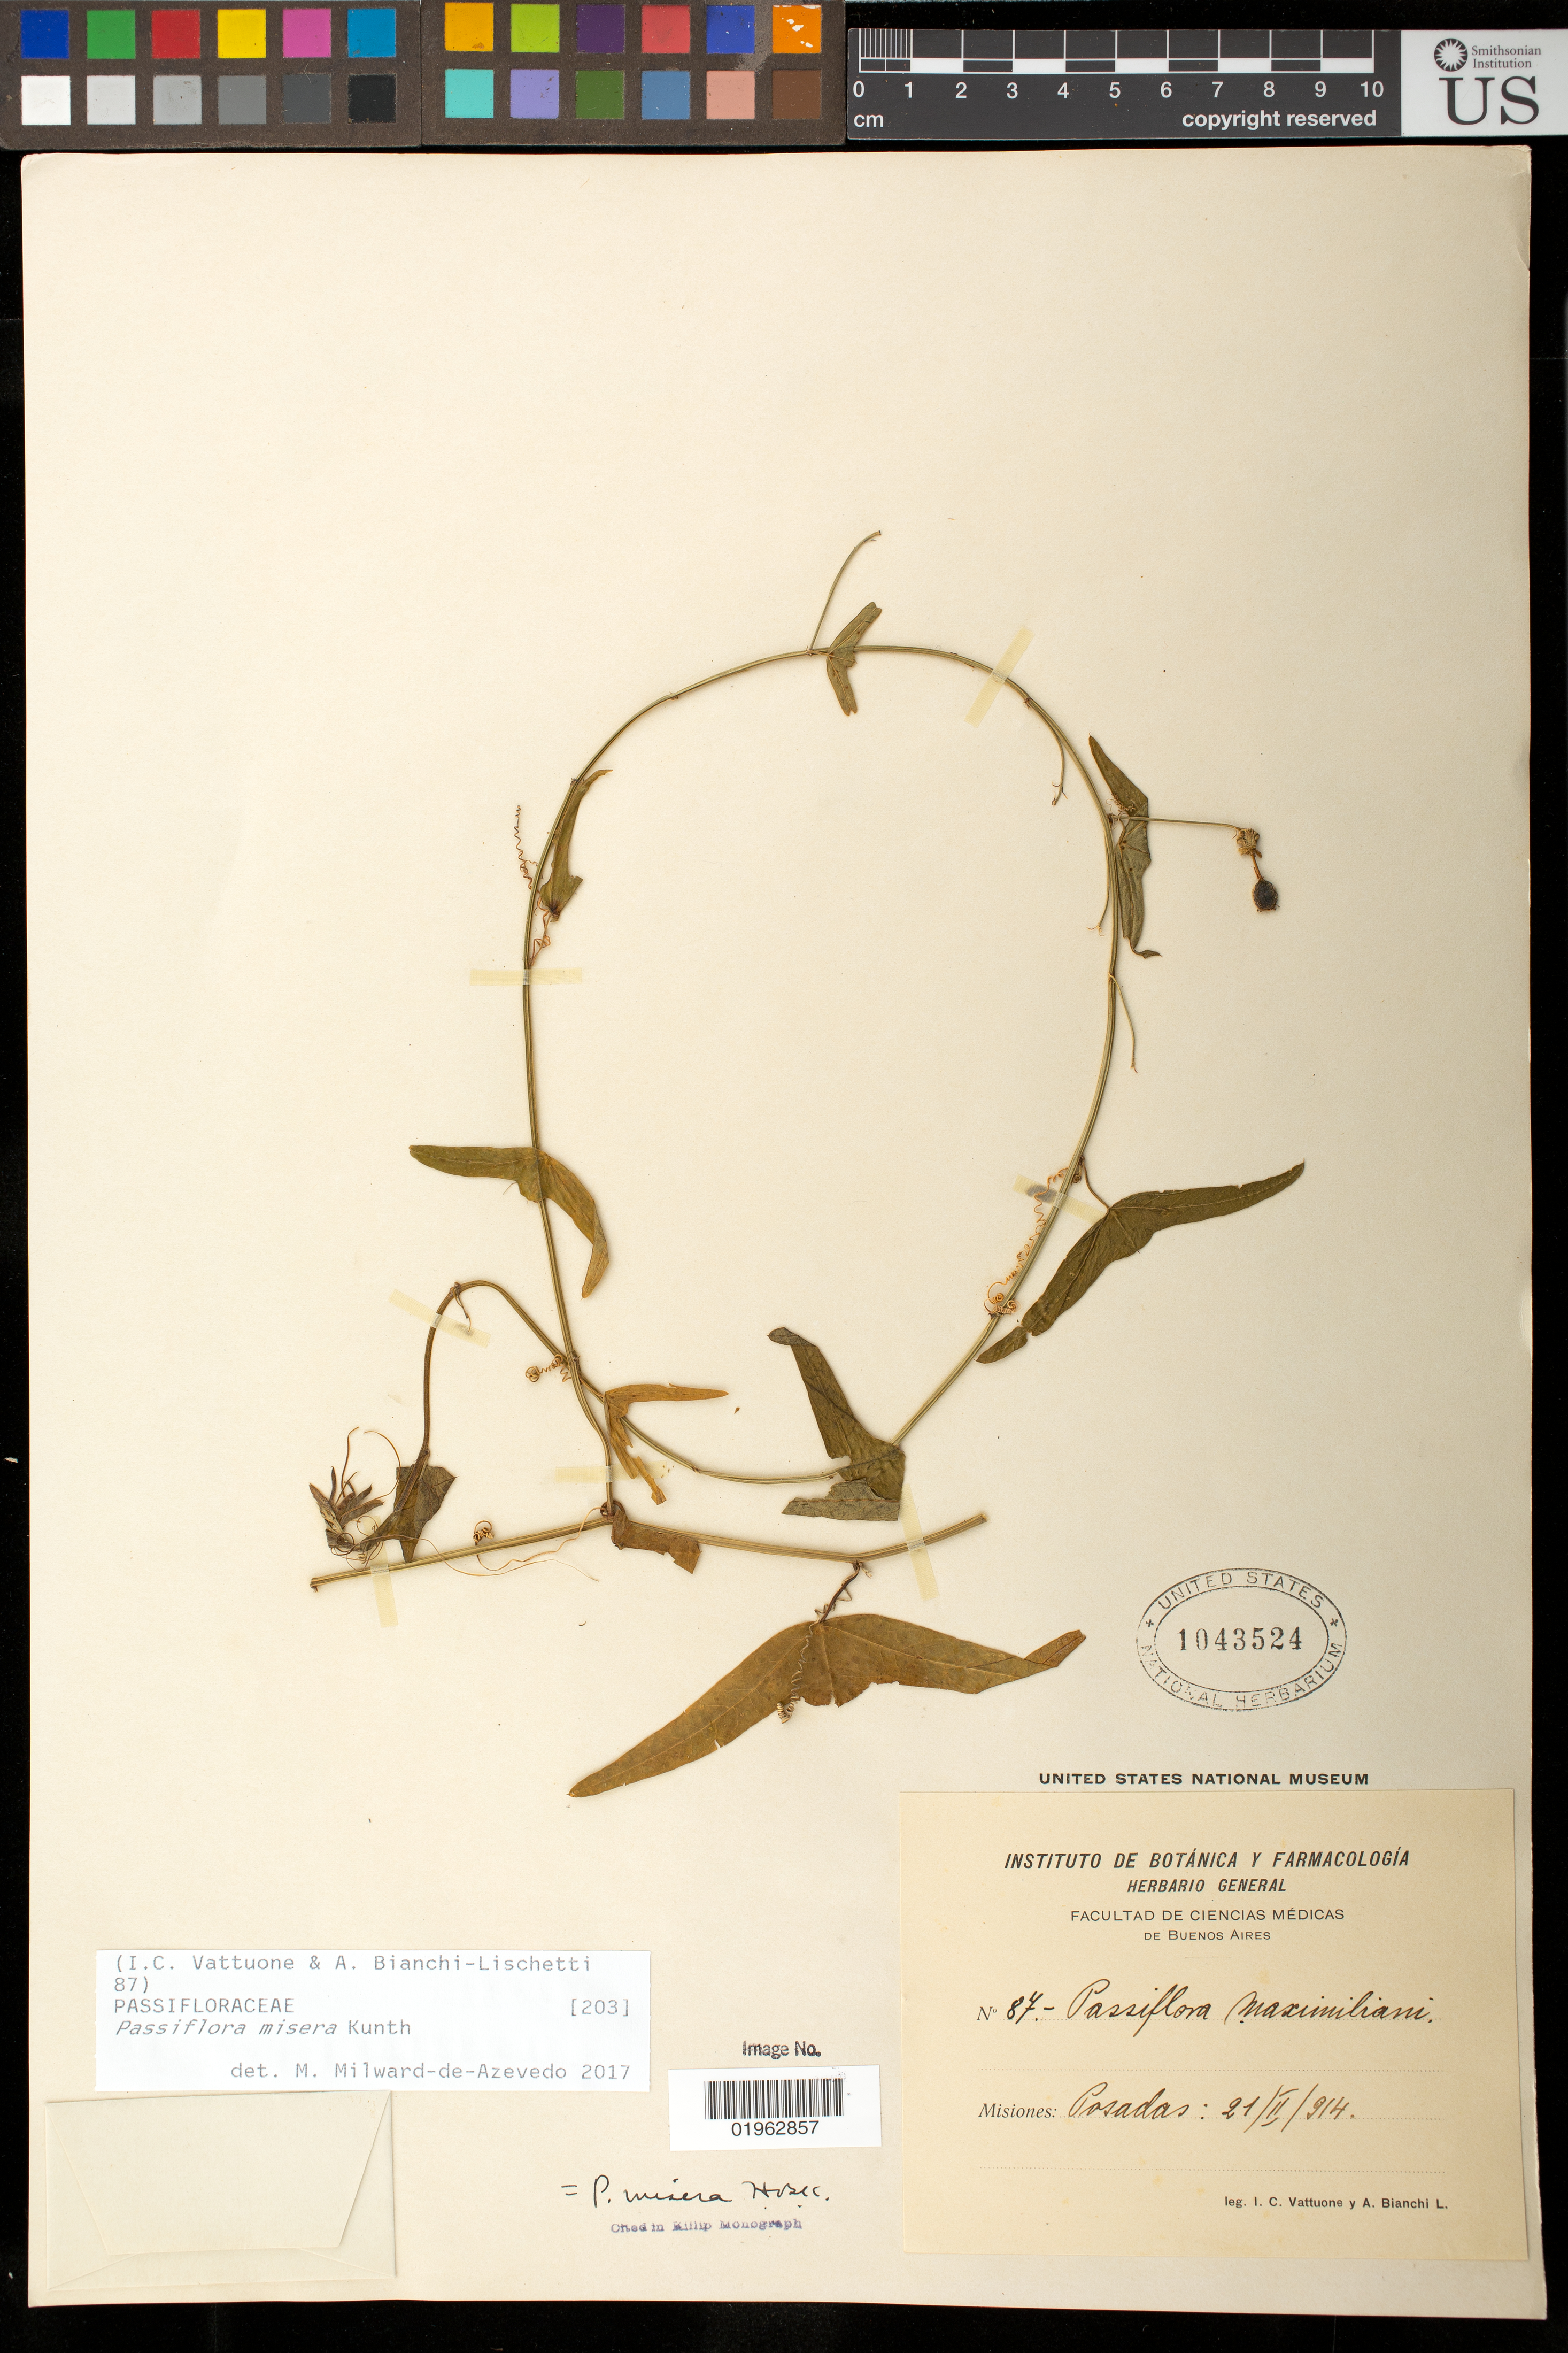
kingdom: Plantae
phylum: Tracheophyta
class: Magnoliopsida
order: Malpighiales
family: Passifloraceae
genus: Passiflora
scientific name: Passiflora misera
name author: Kunth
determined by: Azevedo, M. A. Milward de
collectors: I. Vattuone & L. Bianchi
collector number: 87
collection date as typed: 21 Feb 1914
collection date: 1914-02-21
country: Argentina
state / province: Misiones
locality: Pasadas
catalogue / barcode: US 1043524